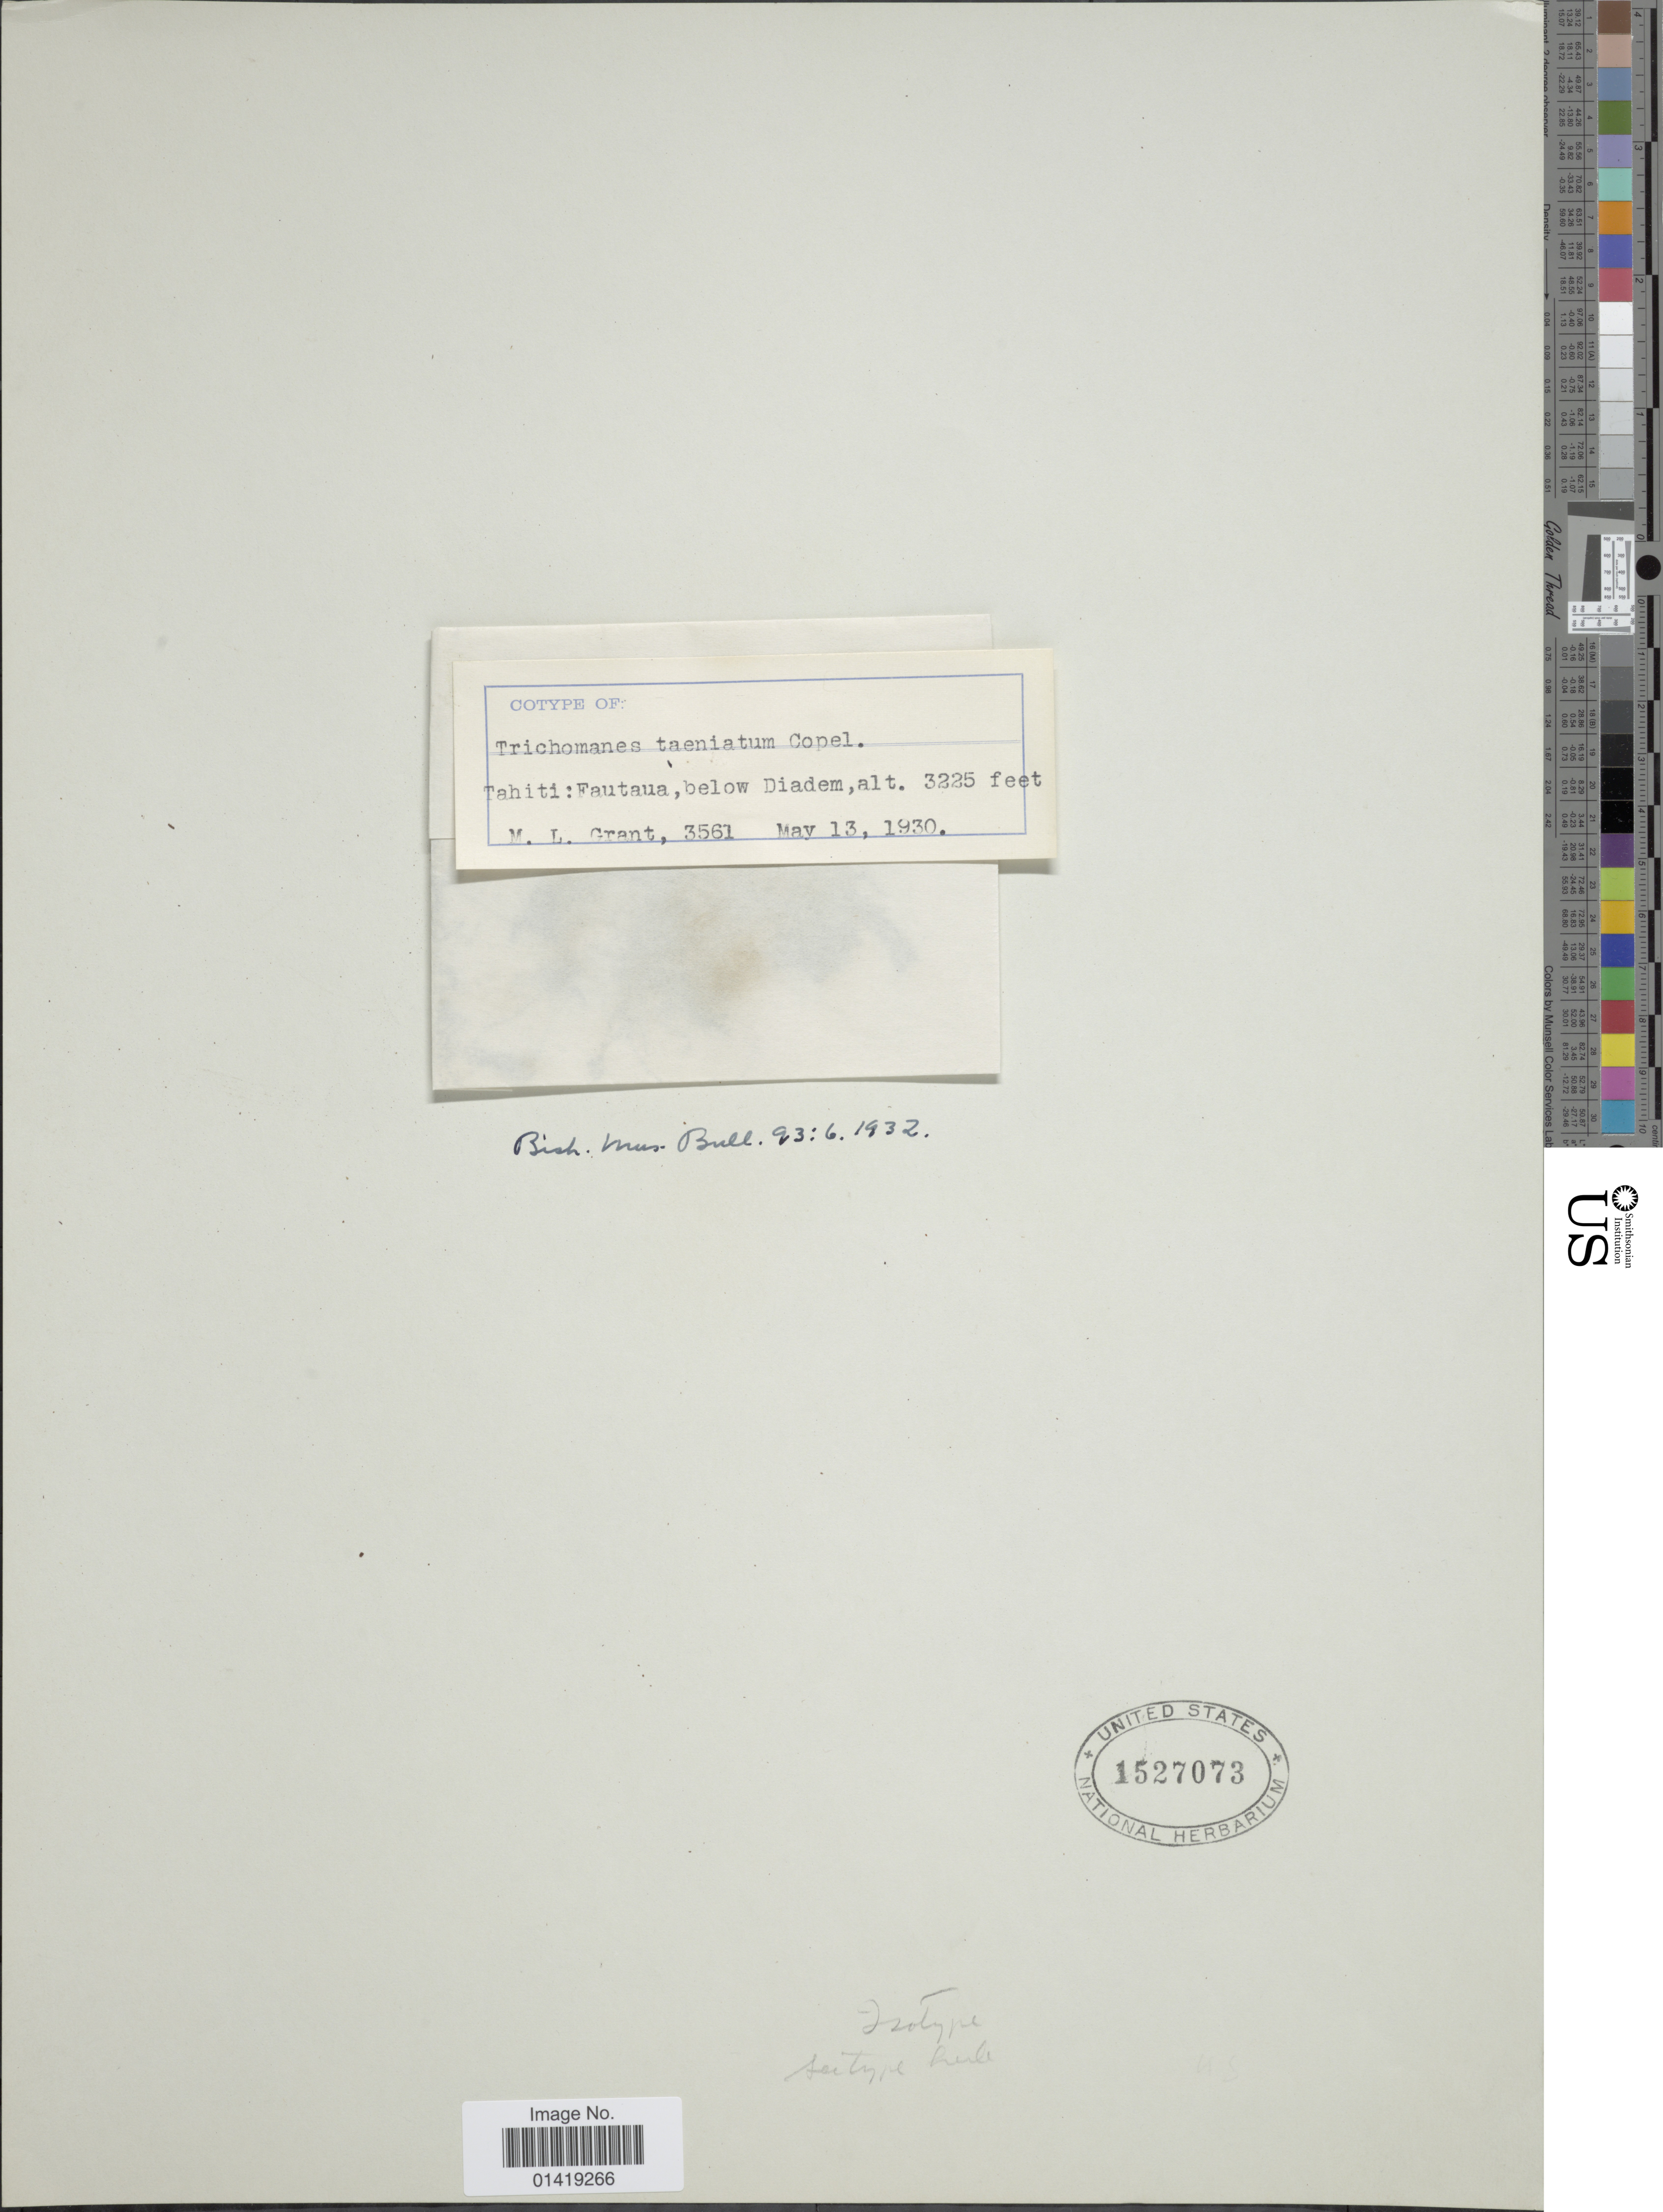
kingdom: Plantae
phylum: Tracheophyta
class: Polypodiopsida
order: Hymenophyllales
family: Hymenophyllaceae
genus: Hymenophyllum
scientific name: Hymenophyllum taeniatum (Copel.) comb. ined., 2015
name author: (Copel.)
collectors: M. L. Grant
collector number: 3561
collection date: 1930-05-13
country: French Polynesia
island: Tahiti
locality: Tahiti: Fautaua below Diadem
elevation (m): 983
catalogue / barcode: US 1527073